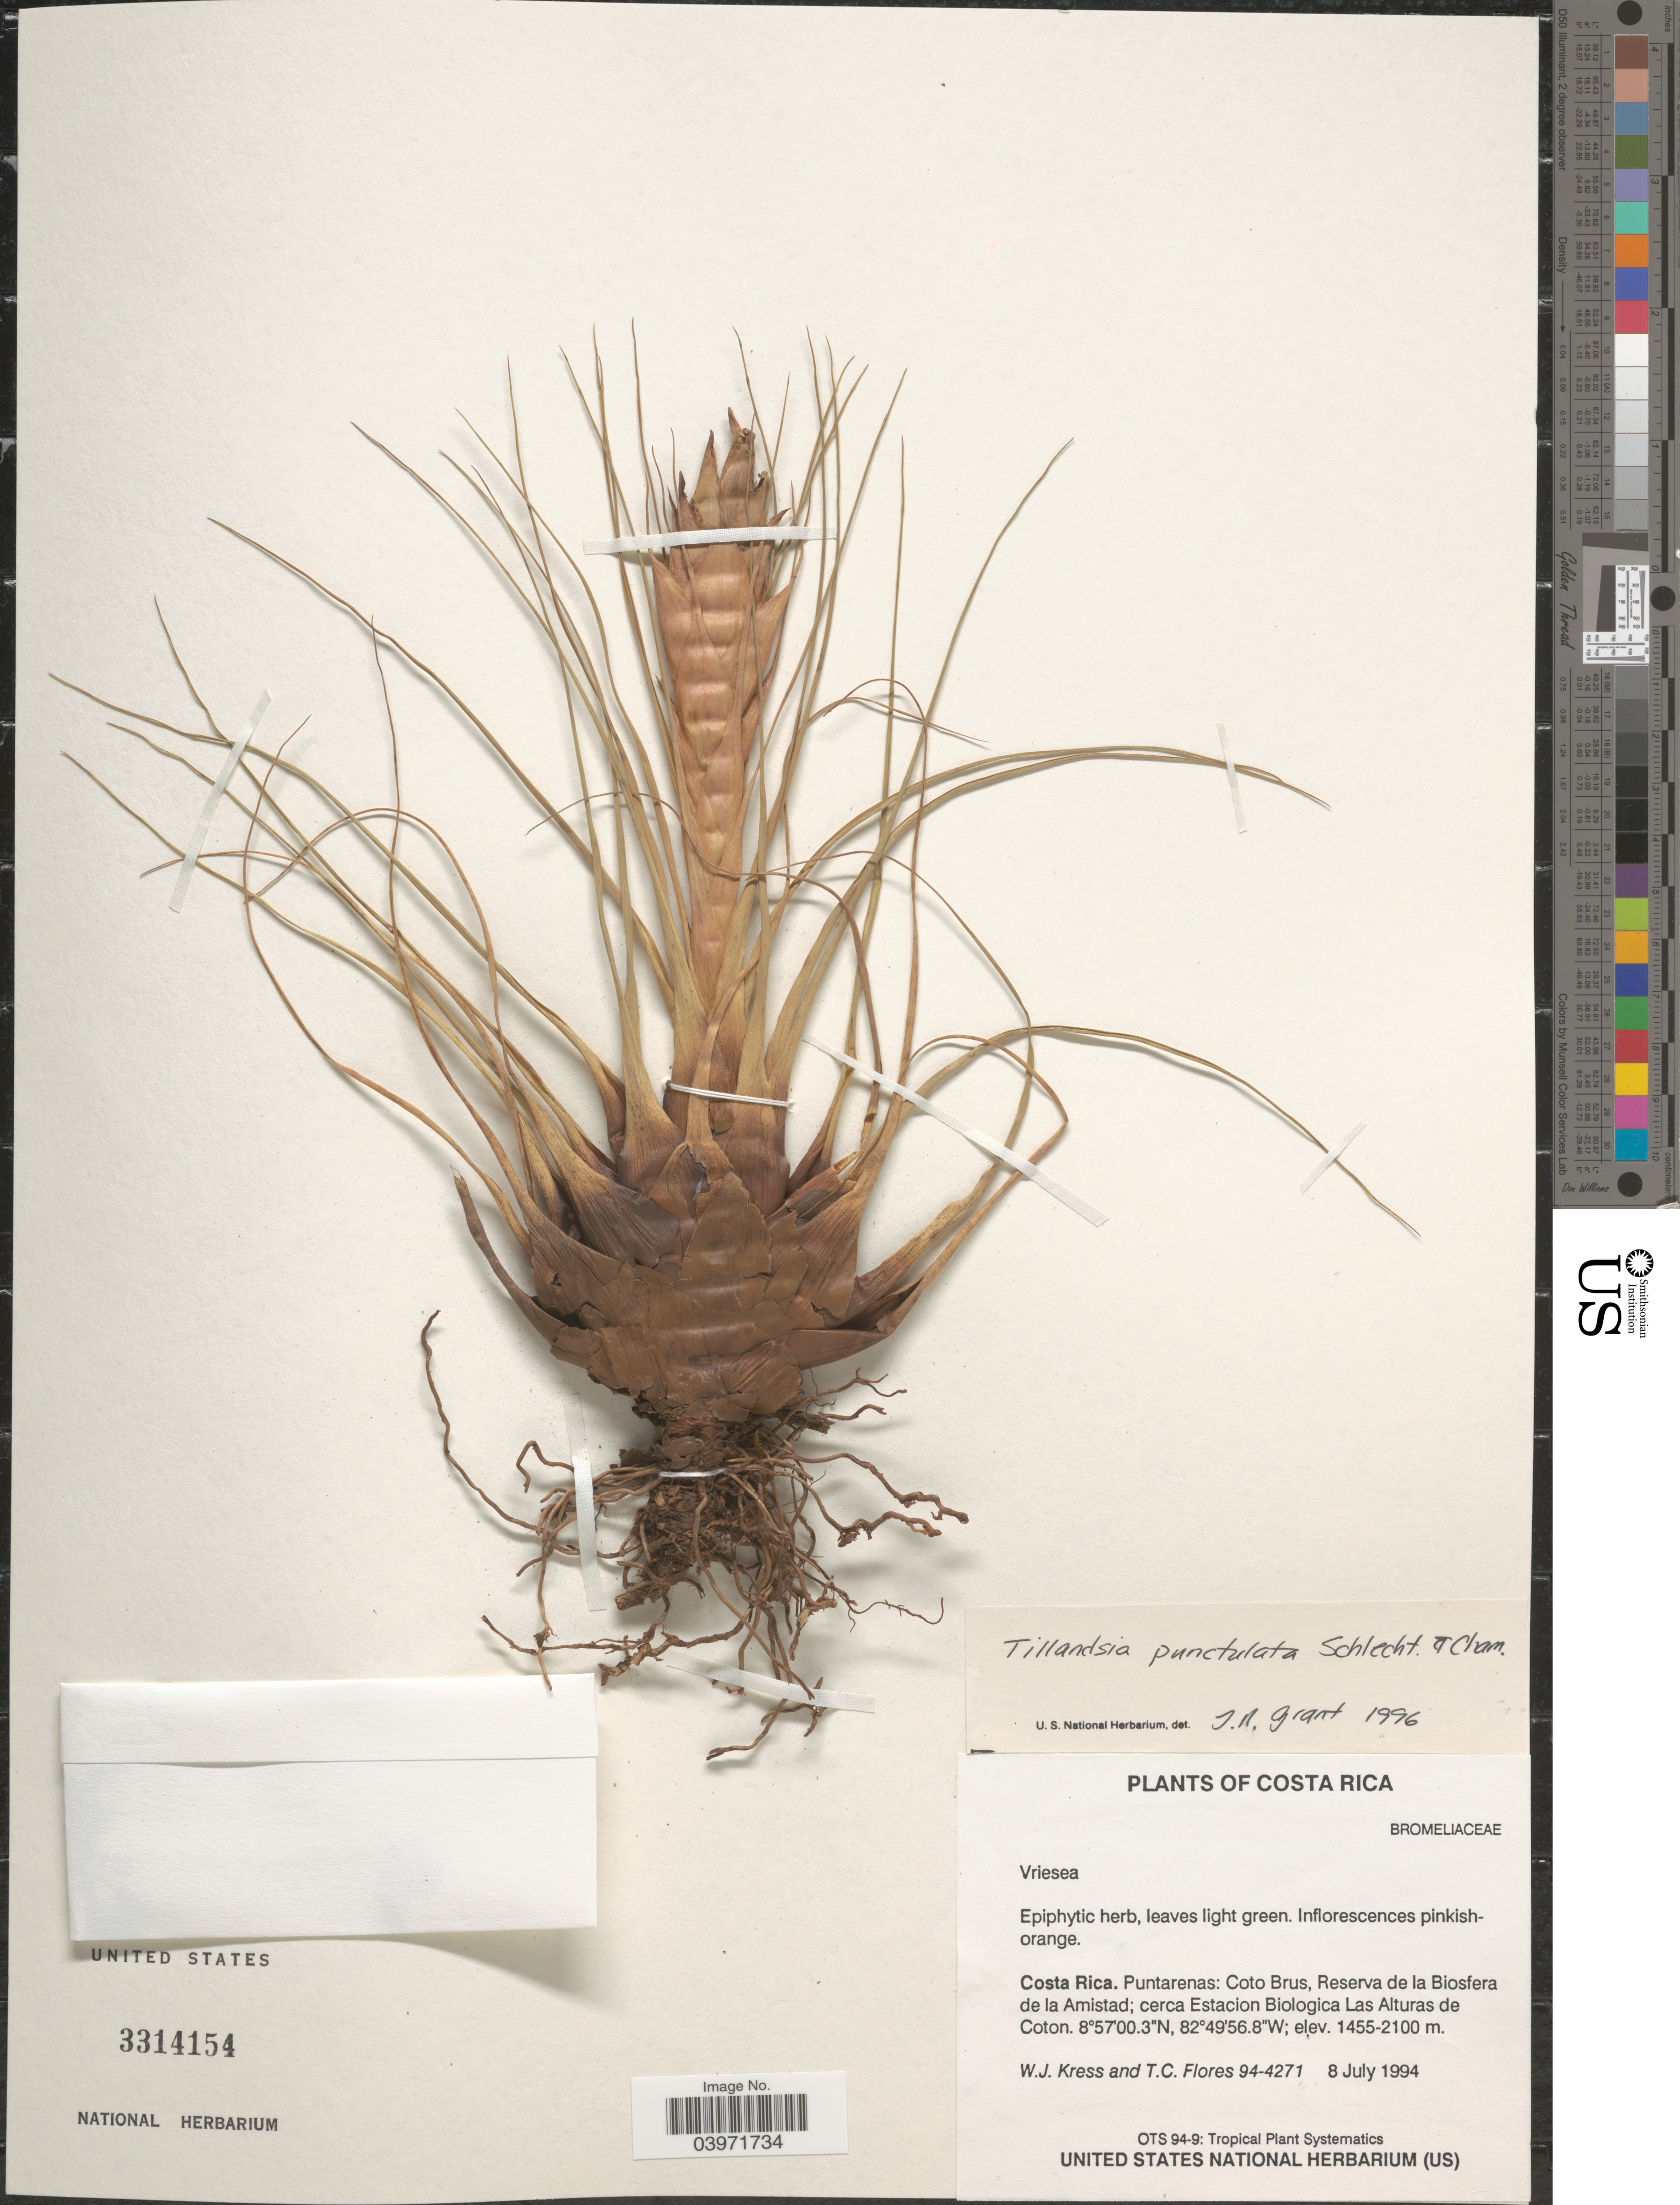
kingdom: Plantae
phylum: Tracheophyta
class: Liliopsida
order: Poales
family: Bromeliaceae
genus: Tillandsia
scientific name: Tillandsia punctulata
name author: Schltdl. & Cham.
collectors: W. J. Kress & T. C. Flores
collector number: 94-4271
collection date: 1994-07-08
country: Costa Rica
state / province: Puntarenas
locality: Coto Brus, Reserva de la Biosfera de la Amistad; cerca Estacion Biologica Las Alturas de Coton.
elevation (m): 1455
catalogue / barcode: US 3314154